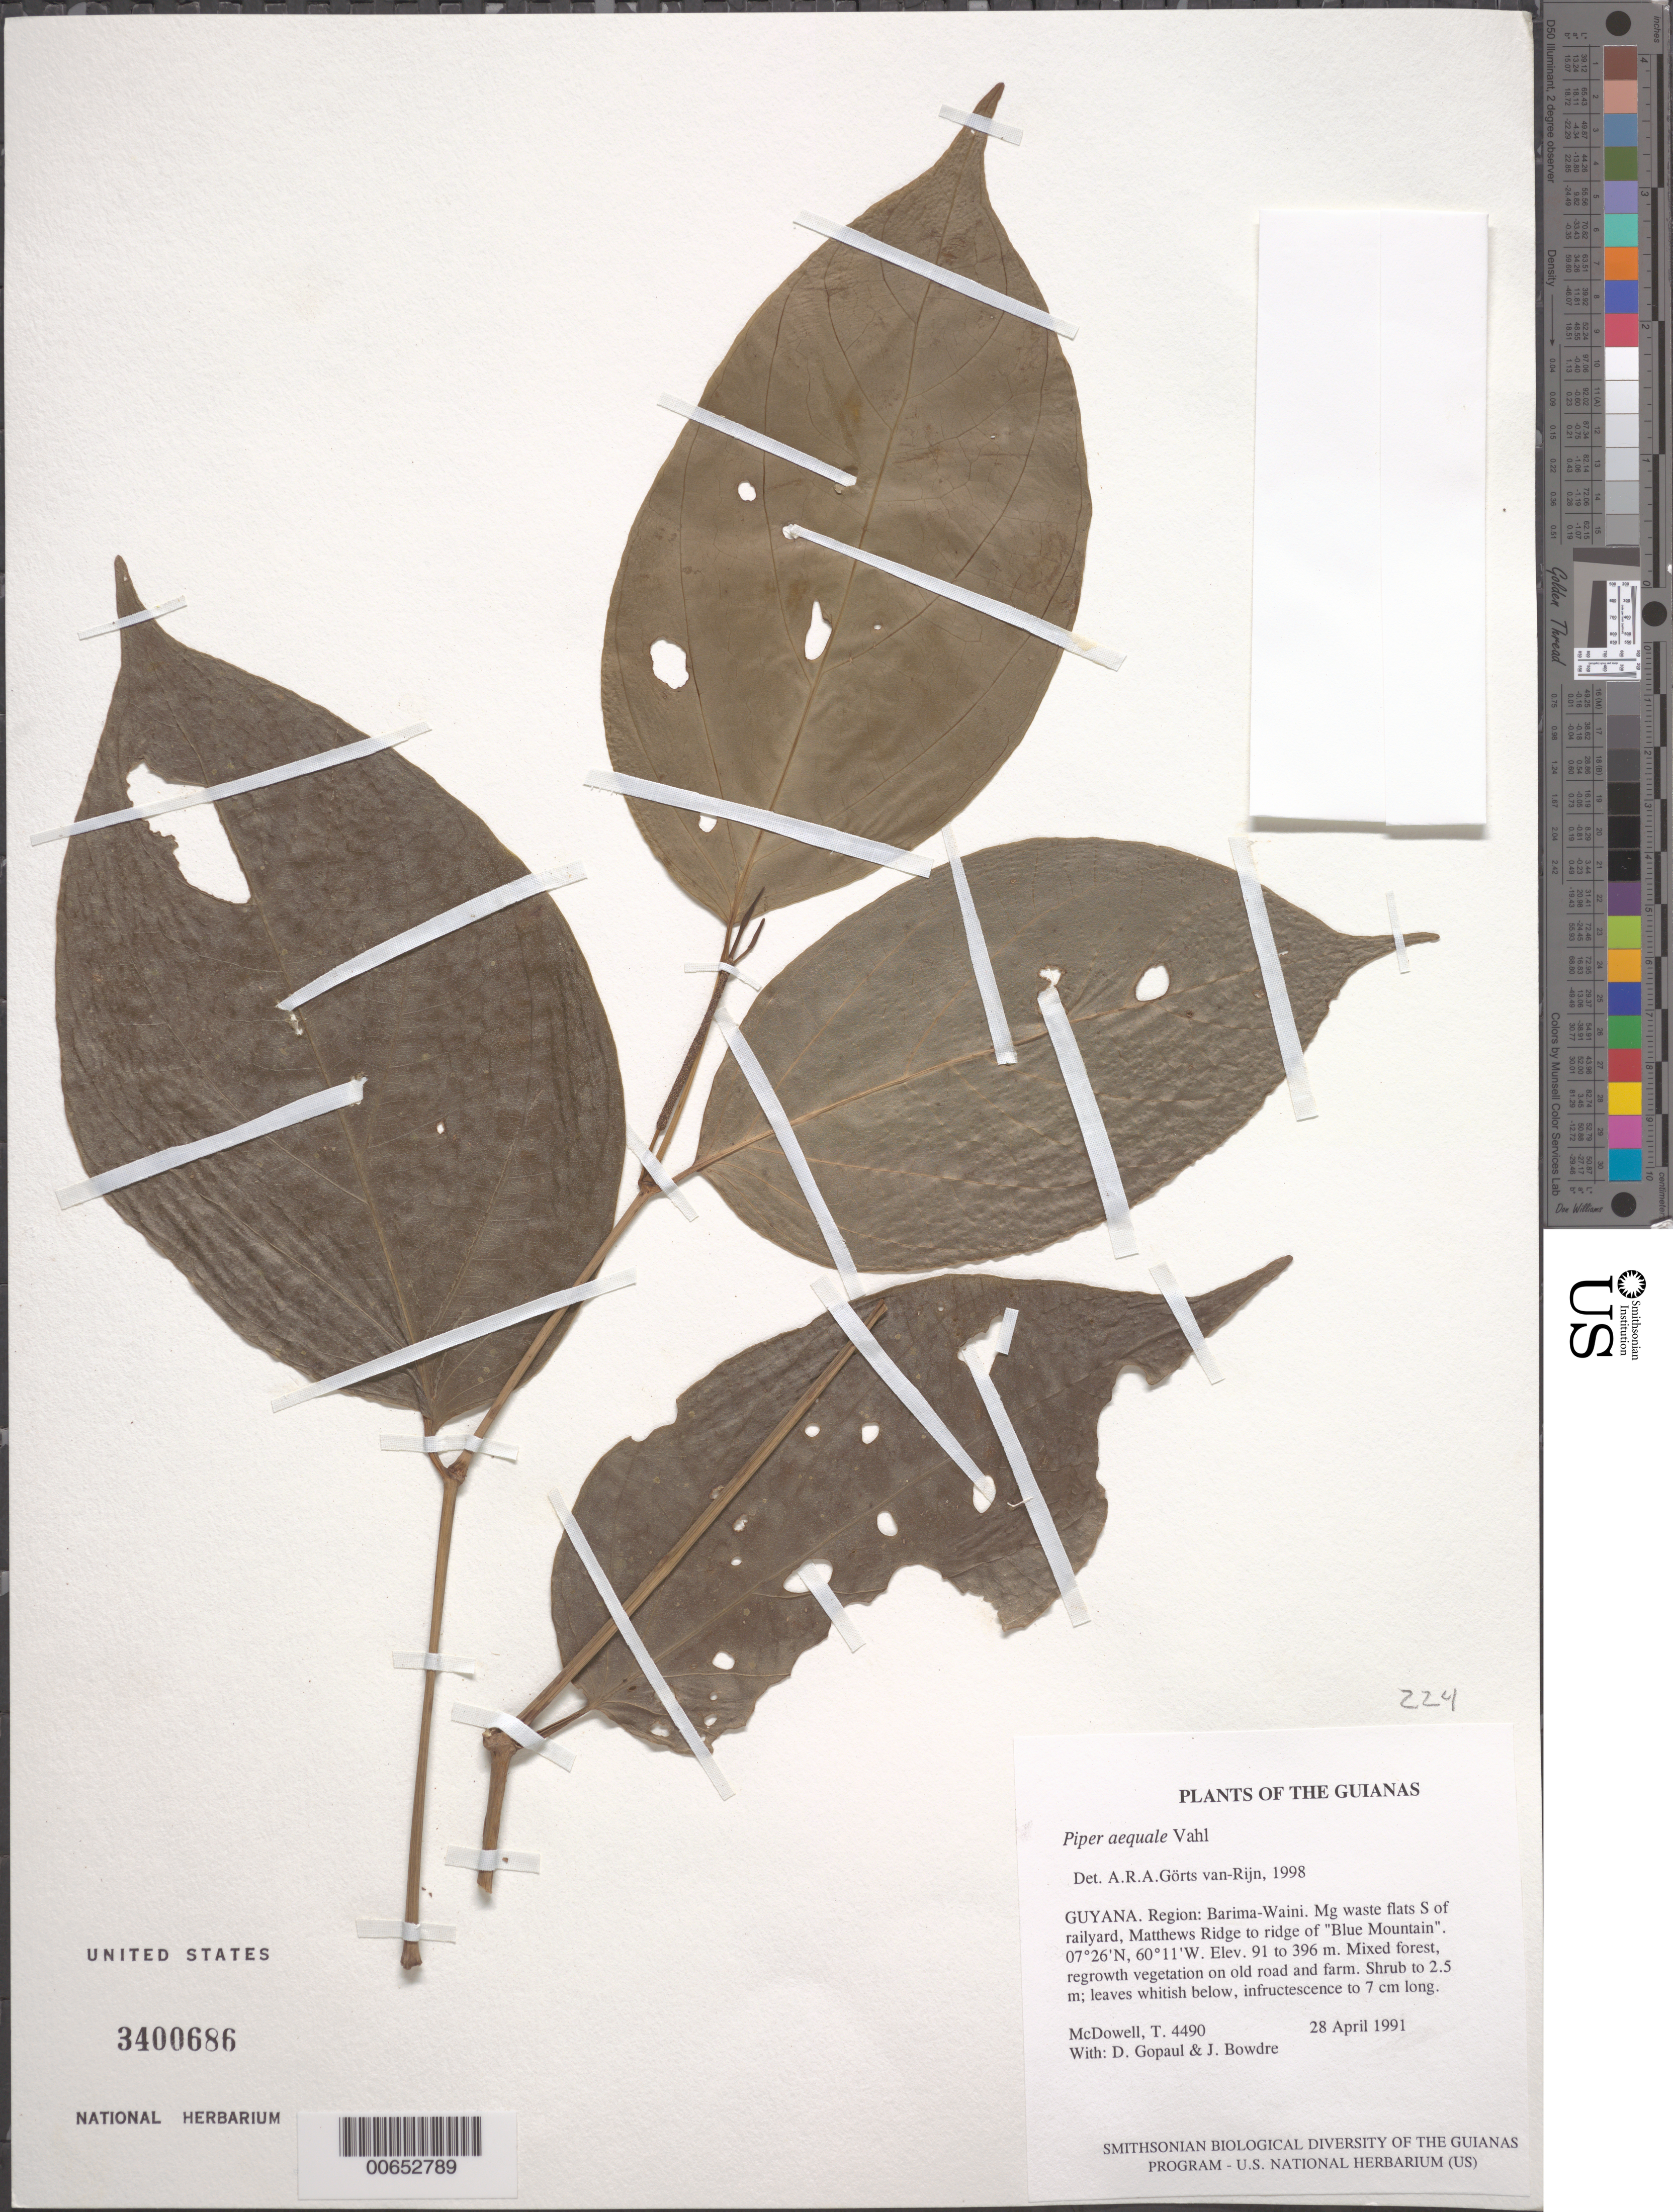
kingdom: Plantae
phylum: Tracheophyta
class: Magnoliopsida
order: Piperales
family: Piperaceae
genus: Piper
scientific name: Piper aequale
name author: Vahl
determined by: Görts-van Rijn, A. R. A.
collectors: T. McDowell, D. Gopaul & J. Bowdre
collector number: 4490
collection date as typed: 28 April 1991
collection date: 1991-04-28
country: Guyana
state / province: Barima-Waini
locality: Mg waste flats S of railyard, Matthews Ridge to ridge of "Blue Mountain"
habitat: Mixed forest, regrowth vegetation on old road and farm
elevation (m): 91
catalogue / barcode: US 3400686